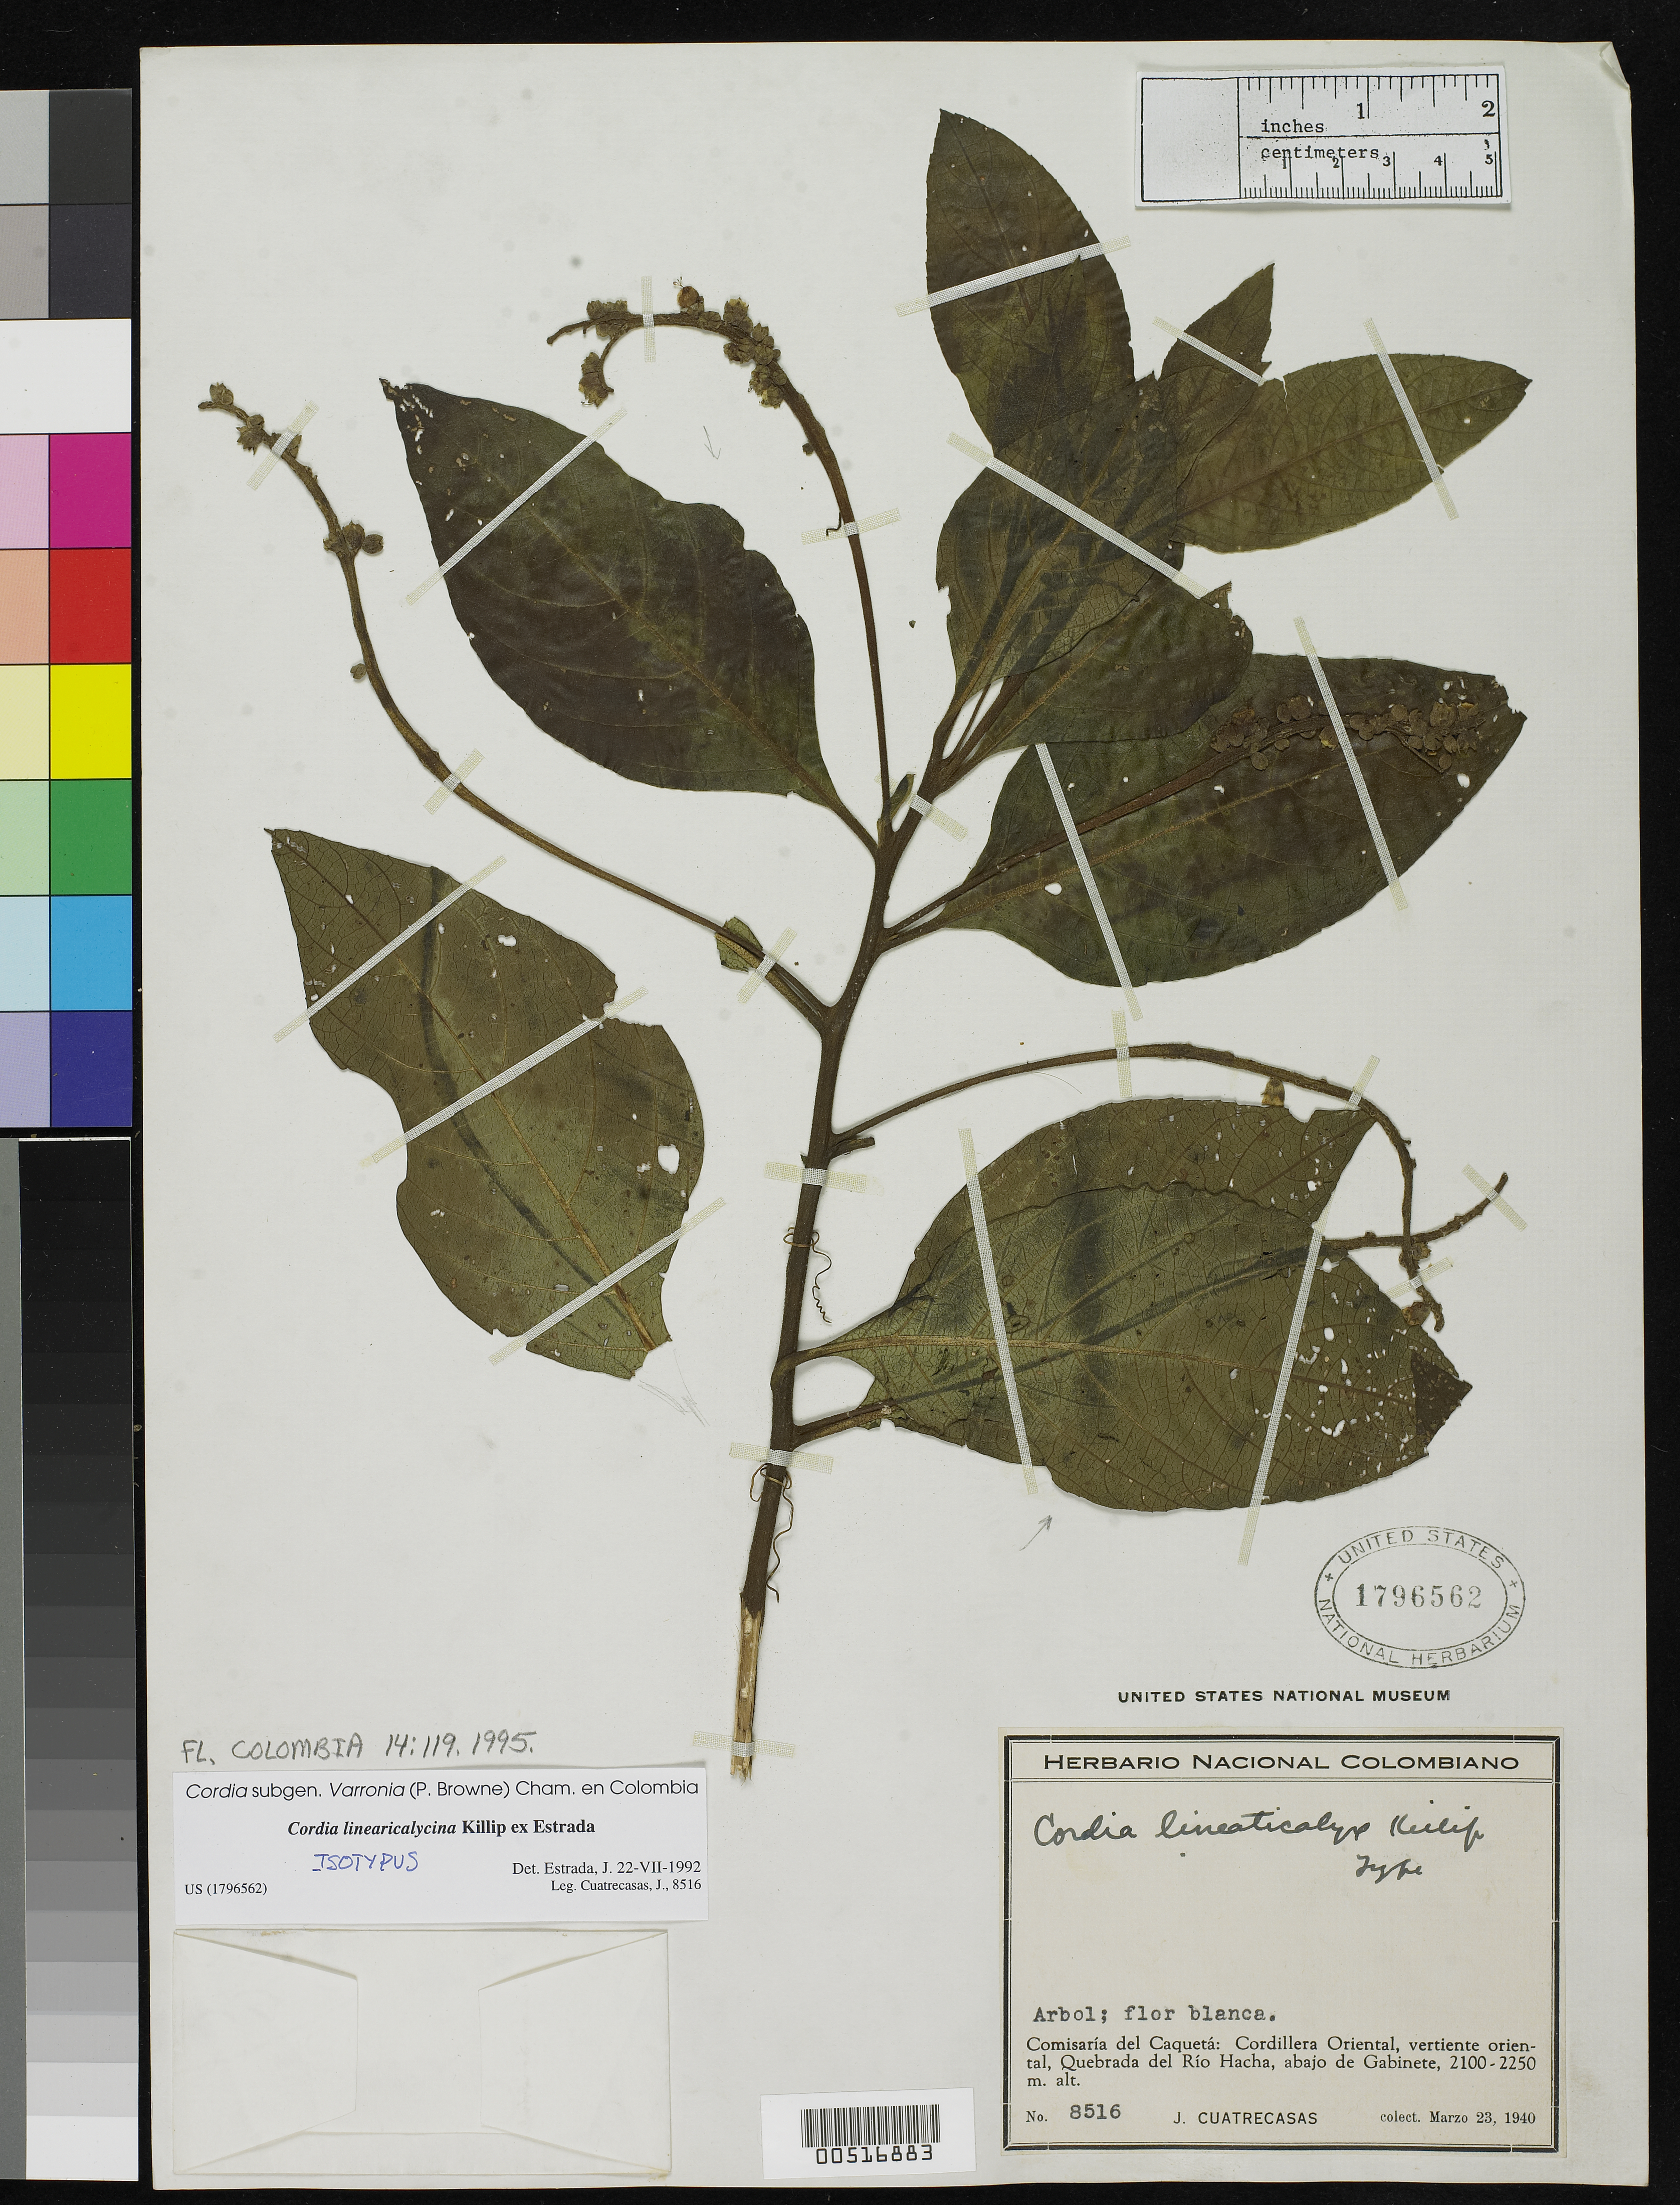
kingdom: Plantae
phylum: Tracheophyta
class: Magnoliopsida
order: Boraginales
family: Cordiaceae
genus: Cordia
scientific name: Cordia linearicalycina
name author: Killip ex J. Estrada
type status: Isotype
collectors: J. Cuatrecasas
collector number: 8516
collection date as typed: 23 Mar 1940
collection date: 1940-03-23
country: Colombia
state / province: Caquetá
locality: Cordillera Oriental, Vertiente Oriental, Quebrada del Rio Hacha, Abajo de Gabinete.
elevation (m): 2100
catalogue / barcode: US 1796562